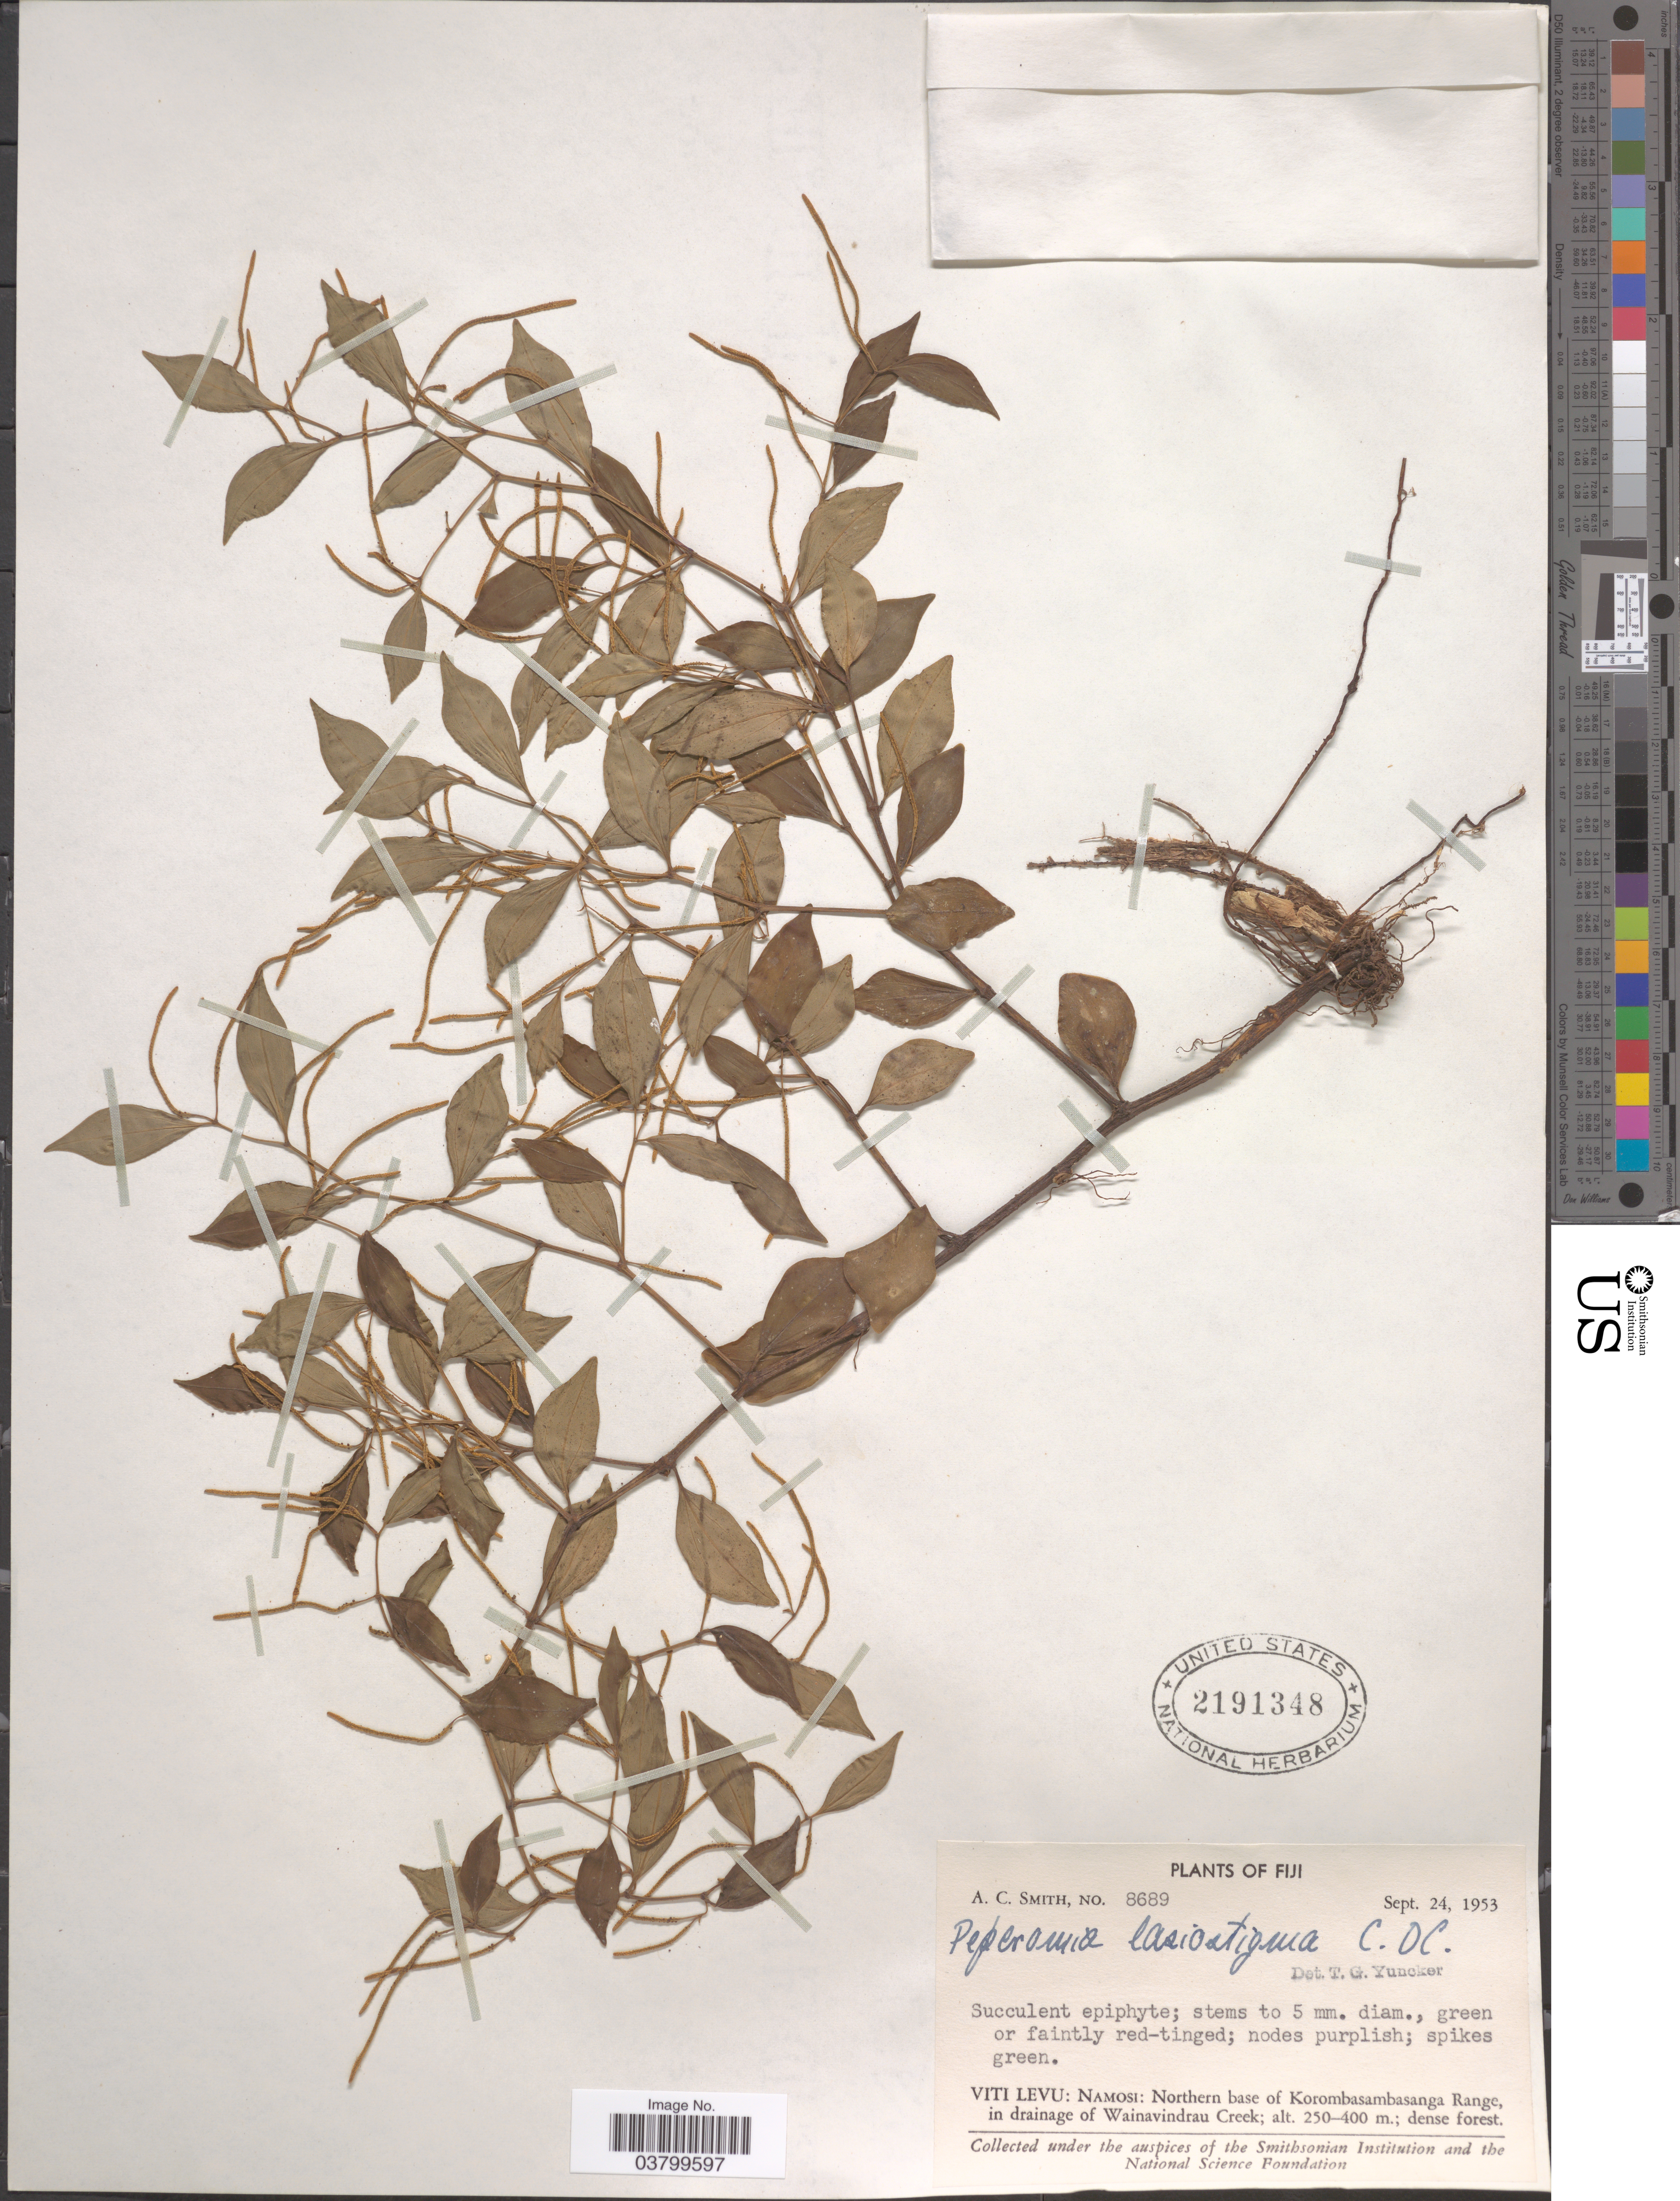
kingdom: Plantae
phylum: Tracheophyta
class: Magnoliopsida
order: Piperales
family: Piperaceae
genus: Peperomia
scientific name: Peperomia lasiostigma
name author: C. DC.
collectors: A. C. Smith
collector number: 8689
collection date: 1953-09-24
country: Fiji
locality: Viti Levu: Namosi: Northern base of Korombasambasanga Range, in drainage of Wainavindrau Creek.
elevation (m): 250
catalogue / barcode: US 2191348